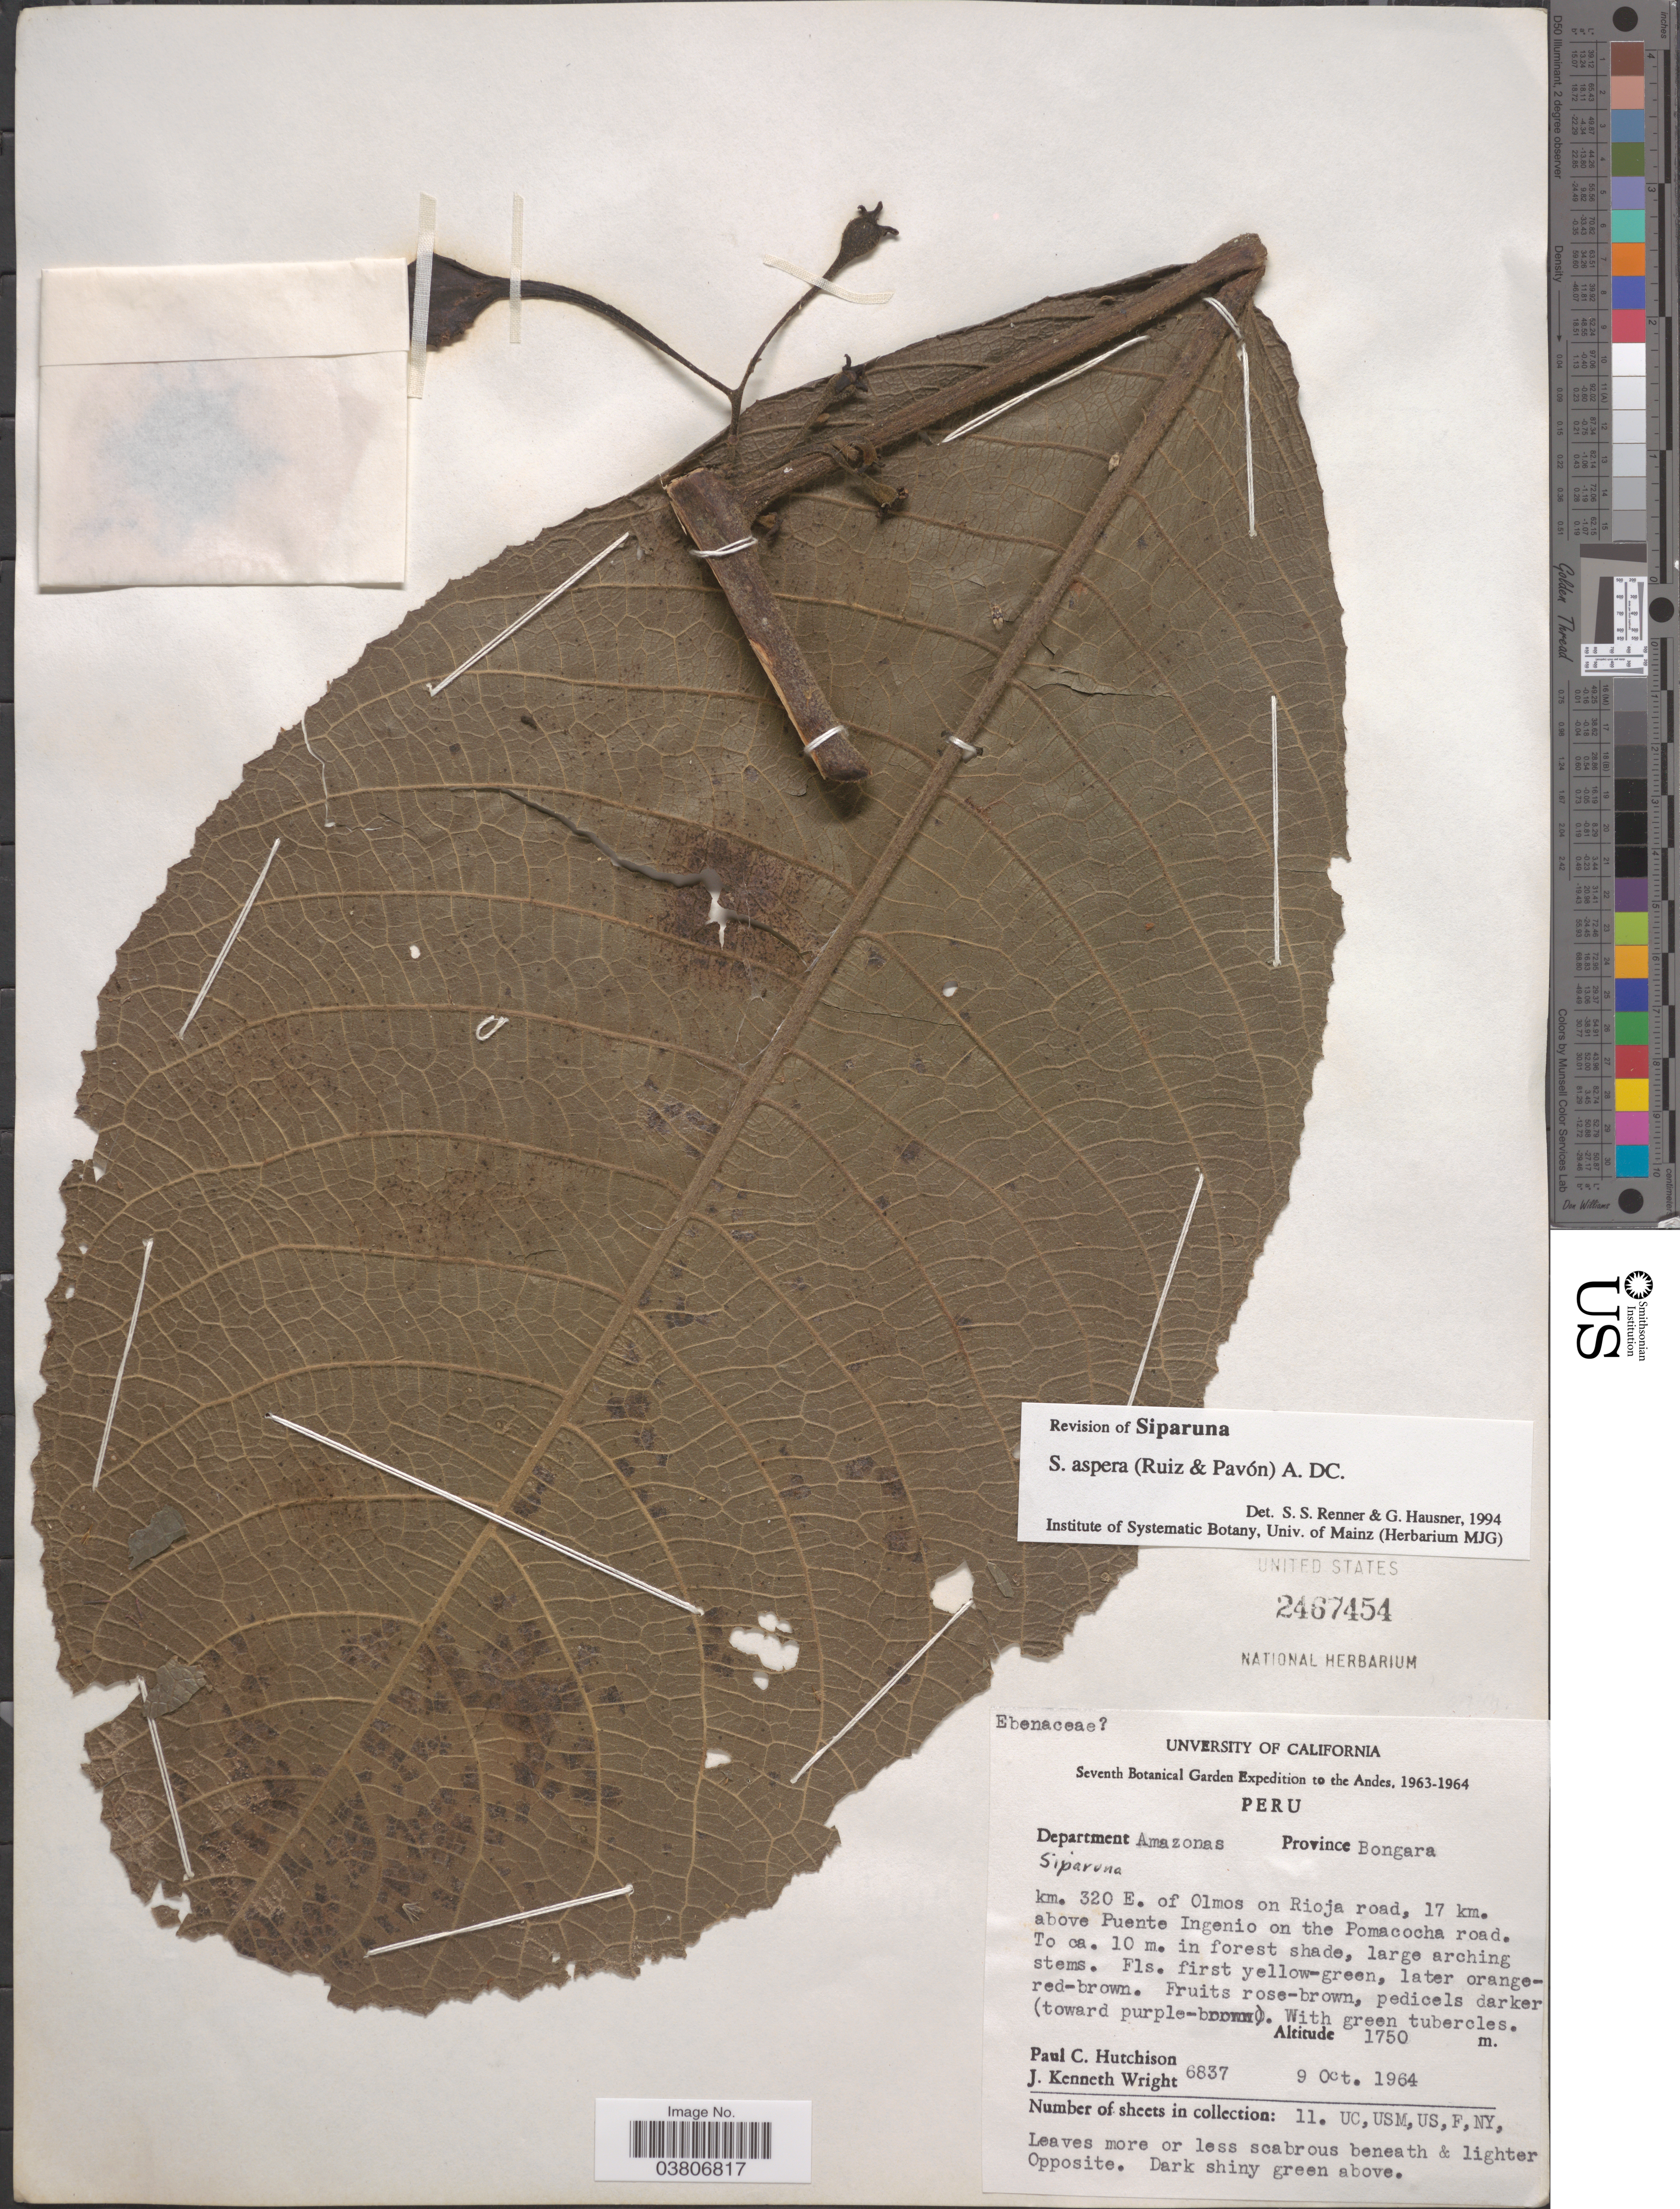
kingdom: Plantae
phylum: Tracheophyta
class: Magnoliopsida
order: Laurales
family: Siparunaceae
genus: Siparuna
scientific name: Siparuna aspera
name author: (Ruiz & Pav.) A. DC.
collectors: P. C. Hutchison & J. K. Wright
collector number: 6837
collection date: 1964-10-09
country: Peru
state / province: Amazonas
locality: The Andes. Department Amazonas, Province Bongara. Km. 320 E. of Olmos on the Rioja road, 17 km. above Puente Ingenio on the Pomacocha road.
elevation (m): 1750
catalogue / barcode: US 2467454